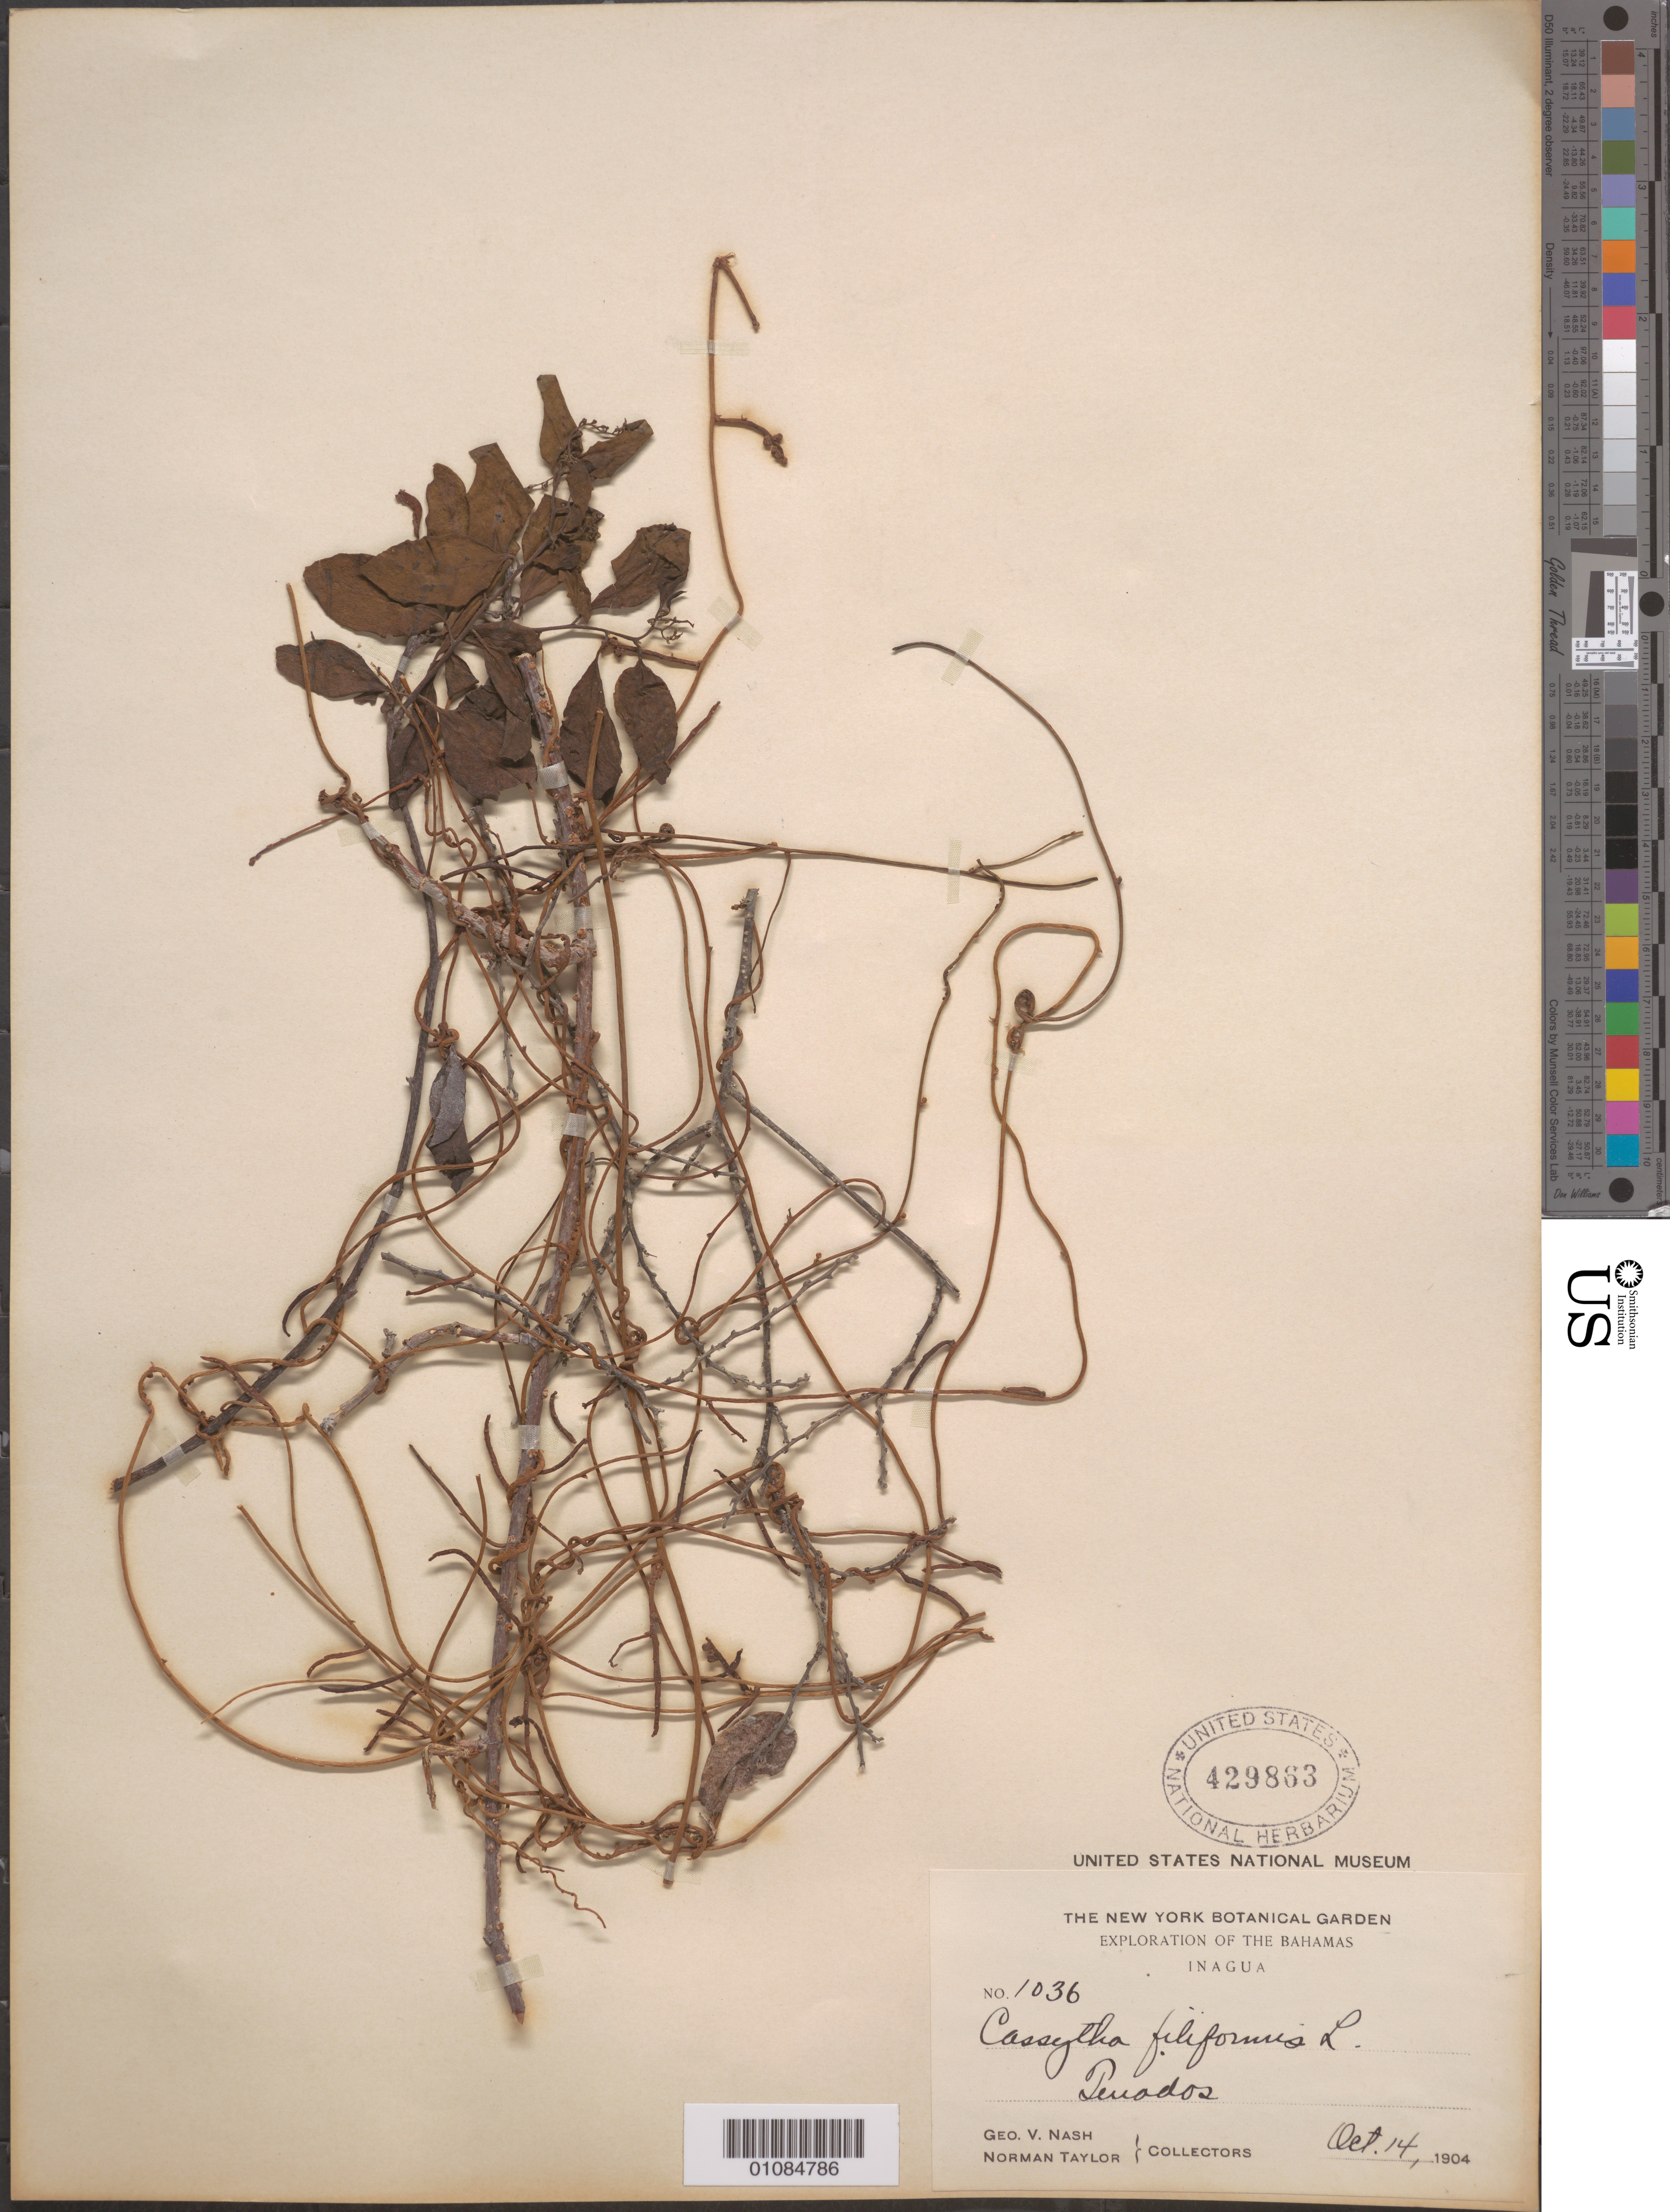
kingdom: Plantae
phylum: Tracheophyta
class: Magnoliopsida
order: Laurales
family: Lauraceae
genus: Cassytha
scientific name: Cassytha filiformis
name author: L.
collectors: G. V. Nash & N. Taylor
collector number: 1036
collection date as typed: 14 Oct 1904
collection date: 1904-10-14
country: Bahamas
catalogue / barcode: US 429863